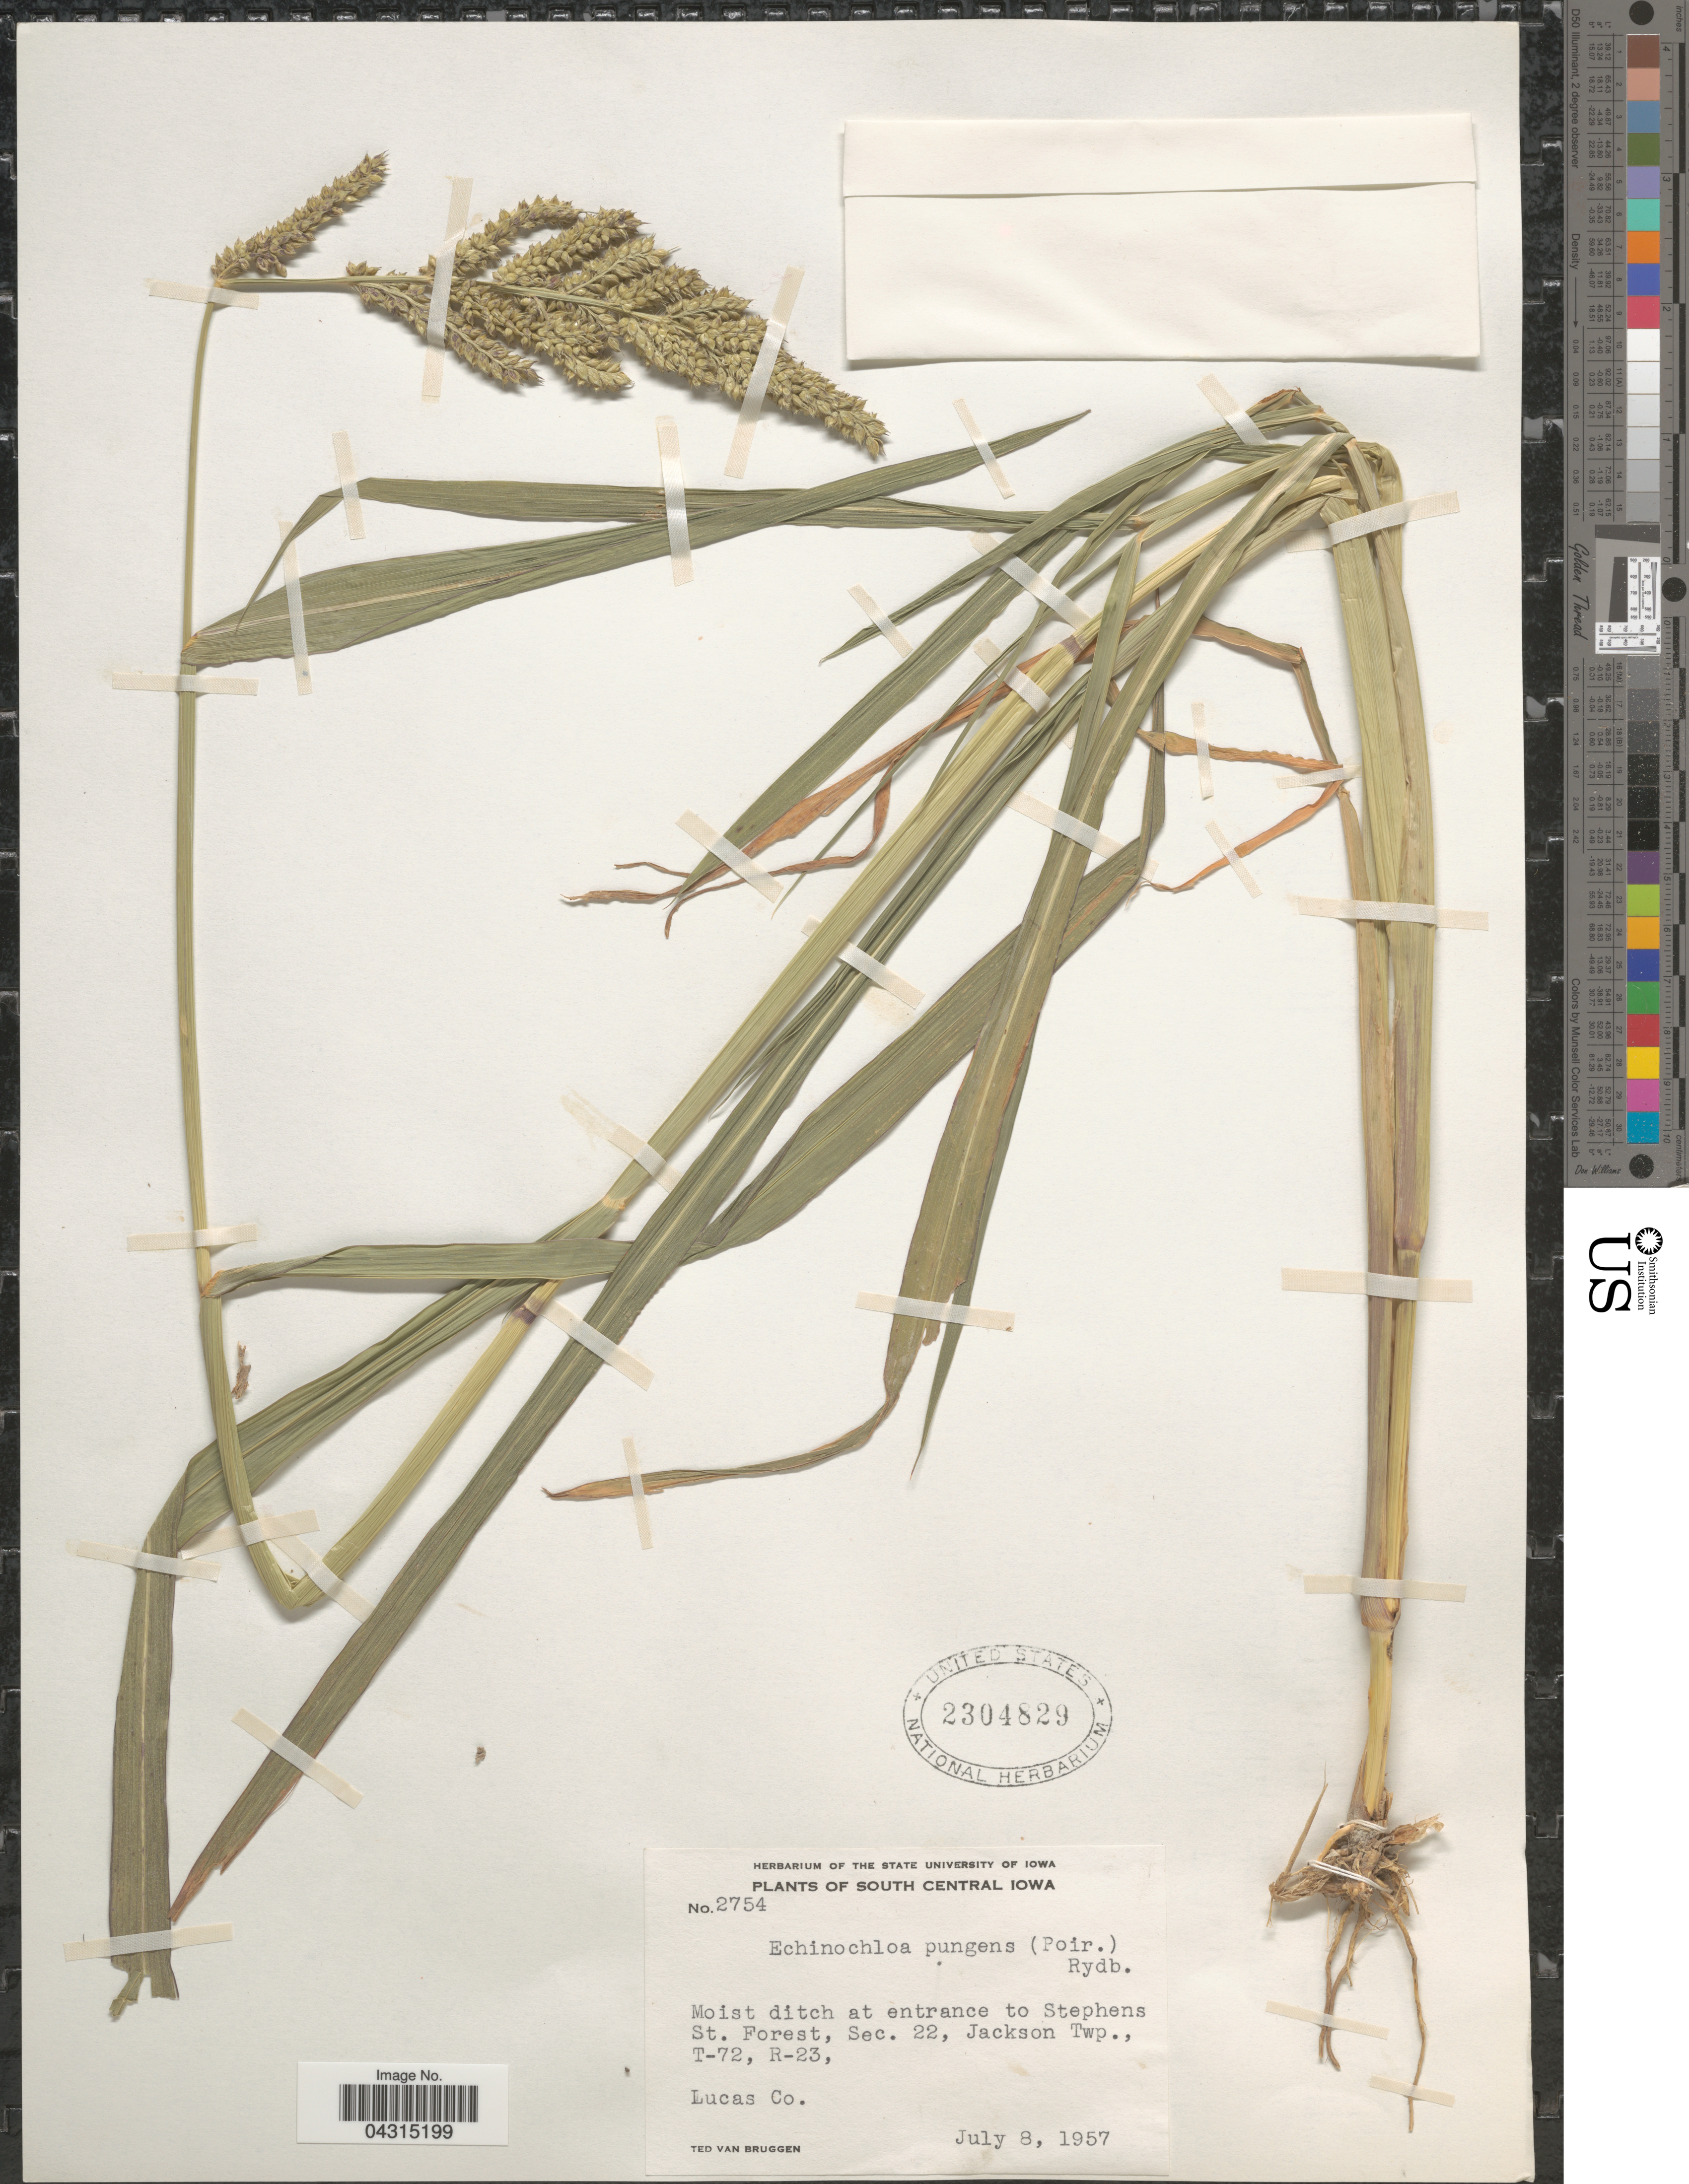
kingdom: Plantae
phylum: Tracheophyta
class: Liliopsida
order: Poales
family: Poaceae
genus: Echinochloa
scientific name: Echinochloa crus-galli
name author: (L.) P. Beauv.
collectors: T. van Bruggen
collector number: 2754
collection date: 1957-07-08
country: United States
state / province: Iowa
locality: South Central Iowa. Moist ditch at entrance to Stephens St. Forest, Sec. 22, Jackson Twp., T-72, R-23, Lucas Co.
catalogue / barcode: US 2304829